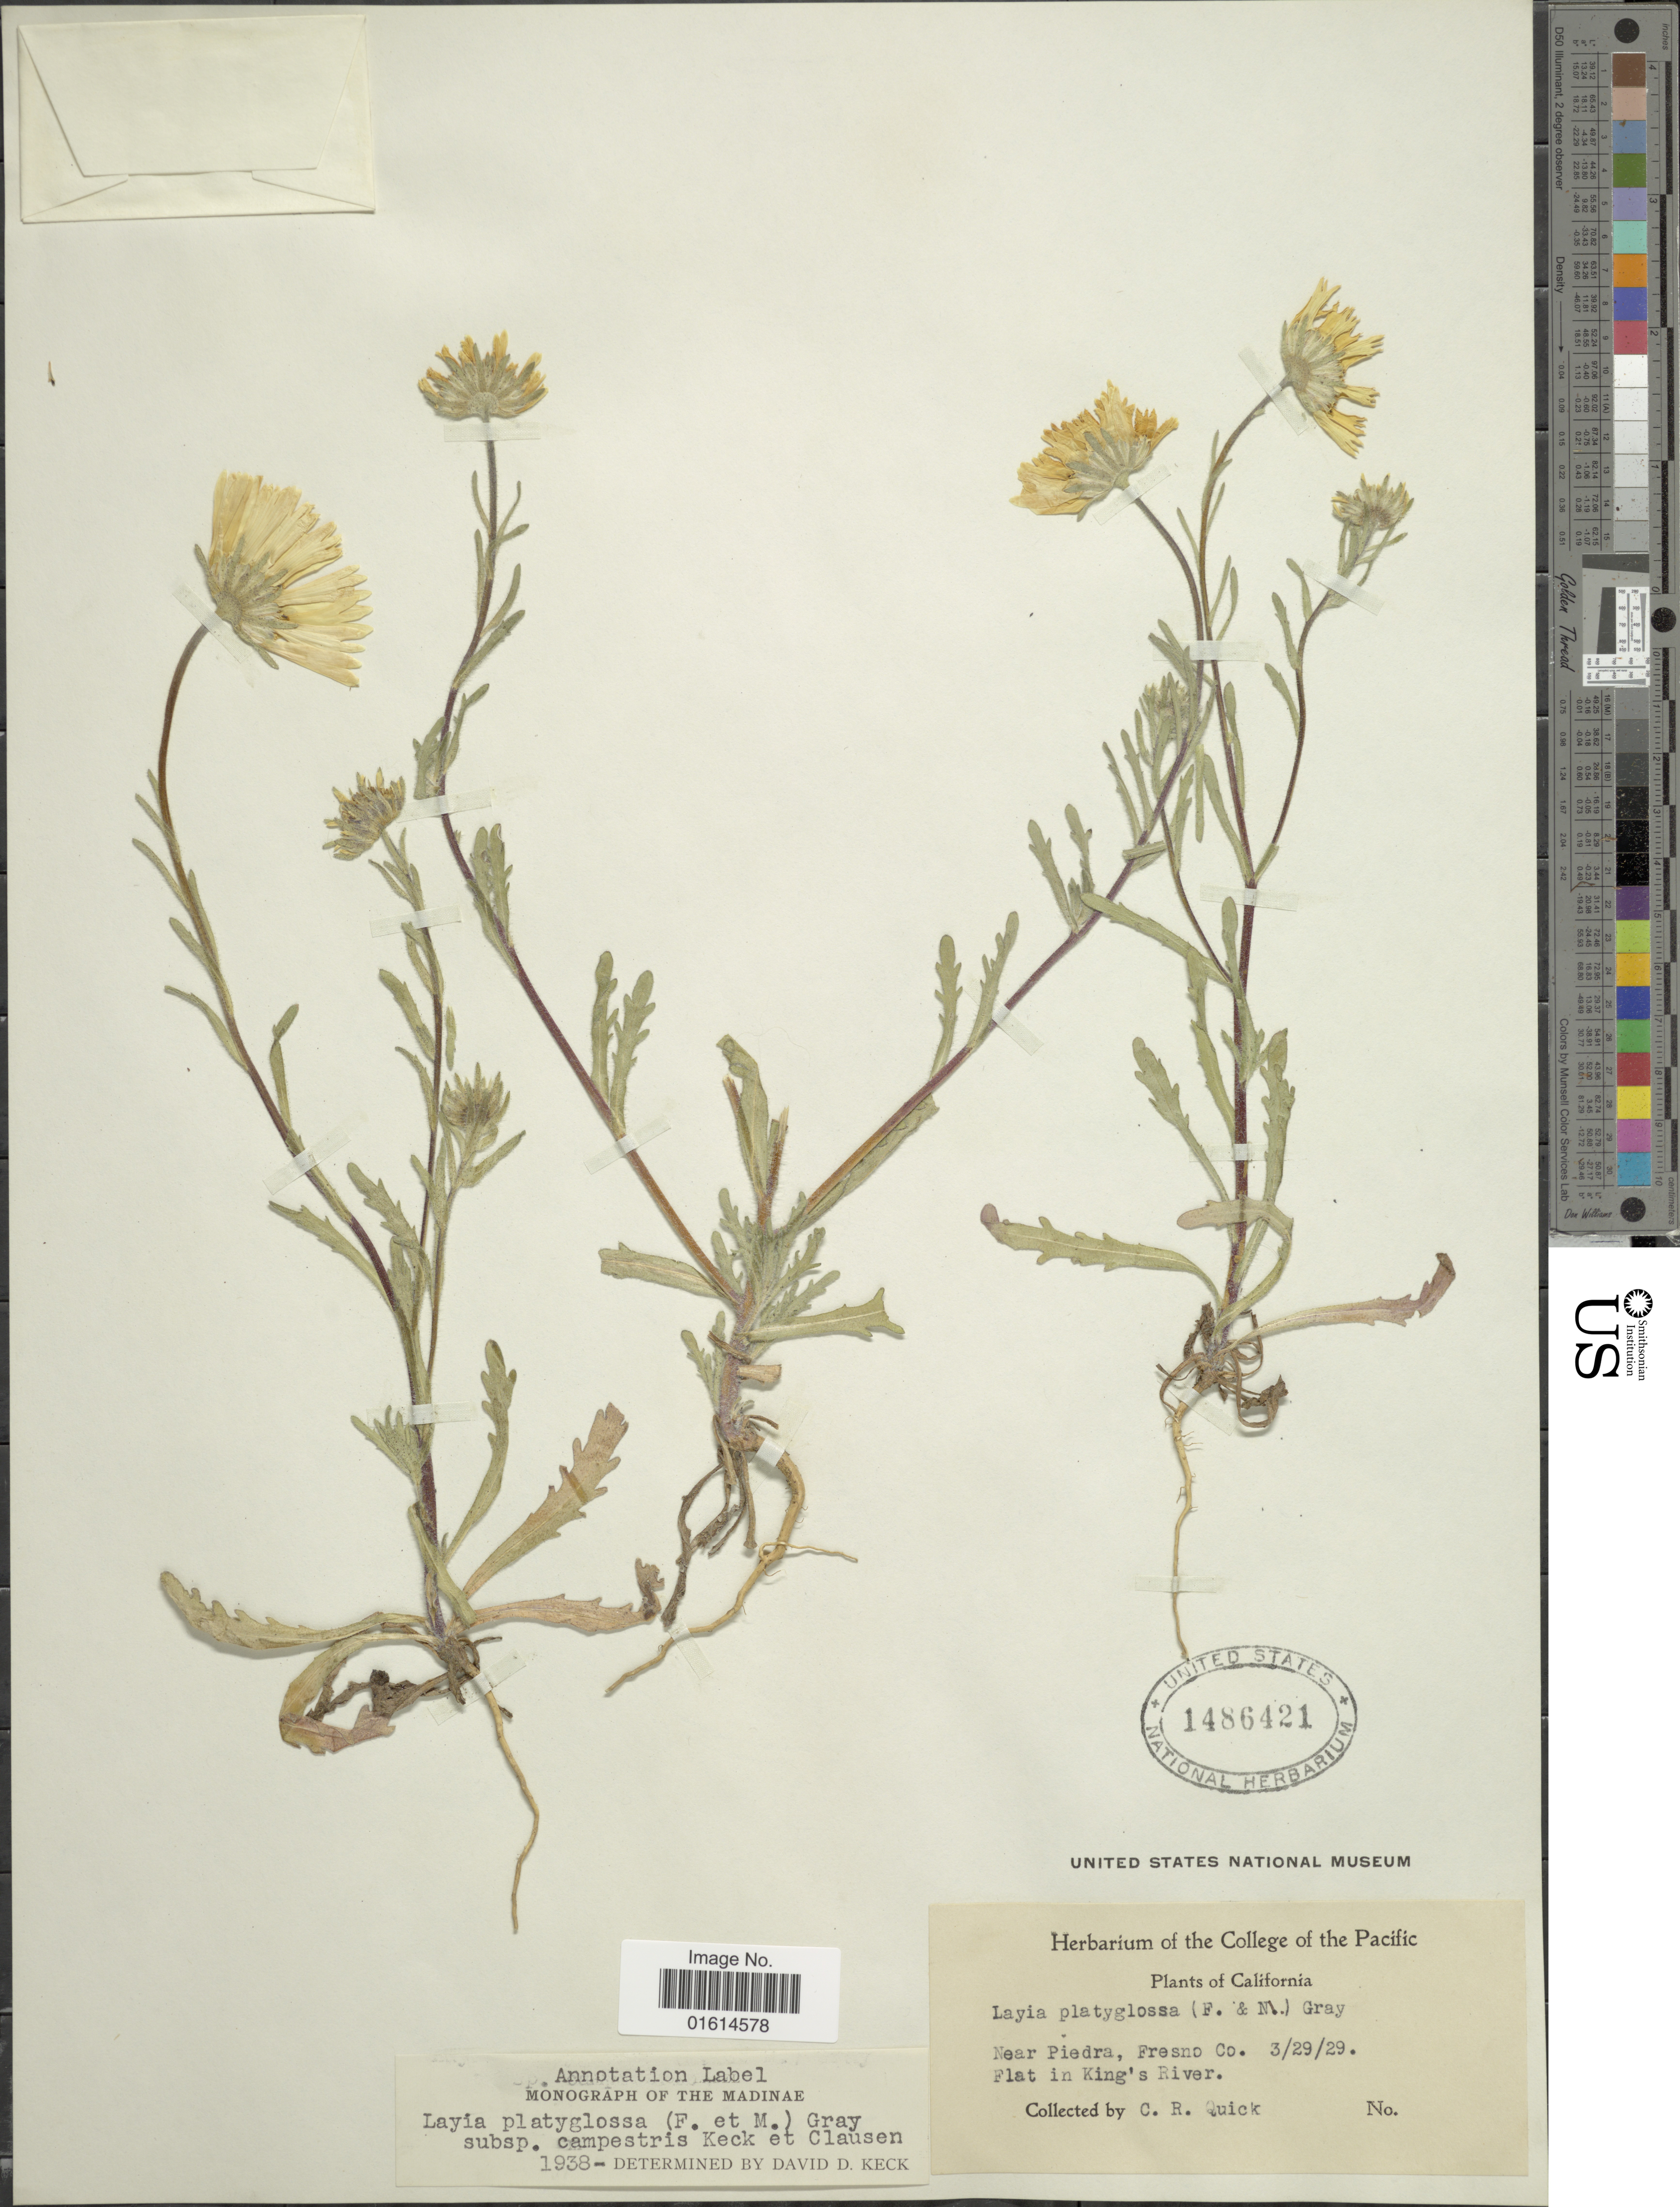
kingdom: Plantae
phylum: Tracheophyta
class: Magnoliopsida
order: Asterales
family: Asteraceae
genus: Layia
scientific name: Layia platyglossa subsp. campestris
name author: D.D. Keck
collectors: C. Quick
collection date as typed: Transcribed d/m/y: 29/3/29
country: United States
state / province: California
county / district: Fresno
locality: NearPiedra, Fresno Co., Flat in King's River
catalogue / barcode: US 1486421